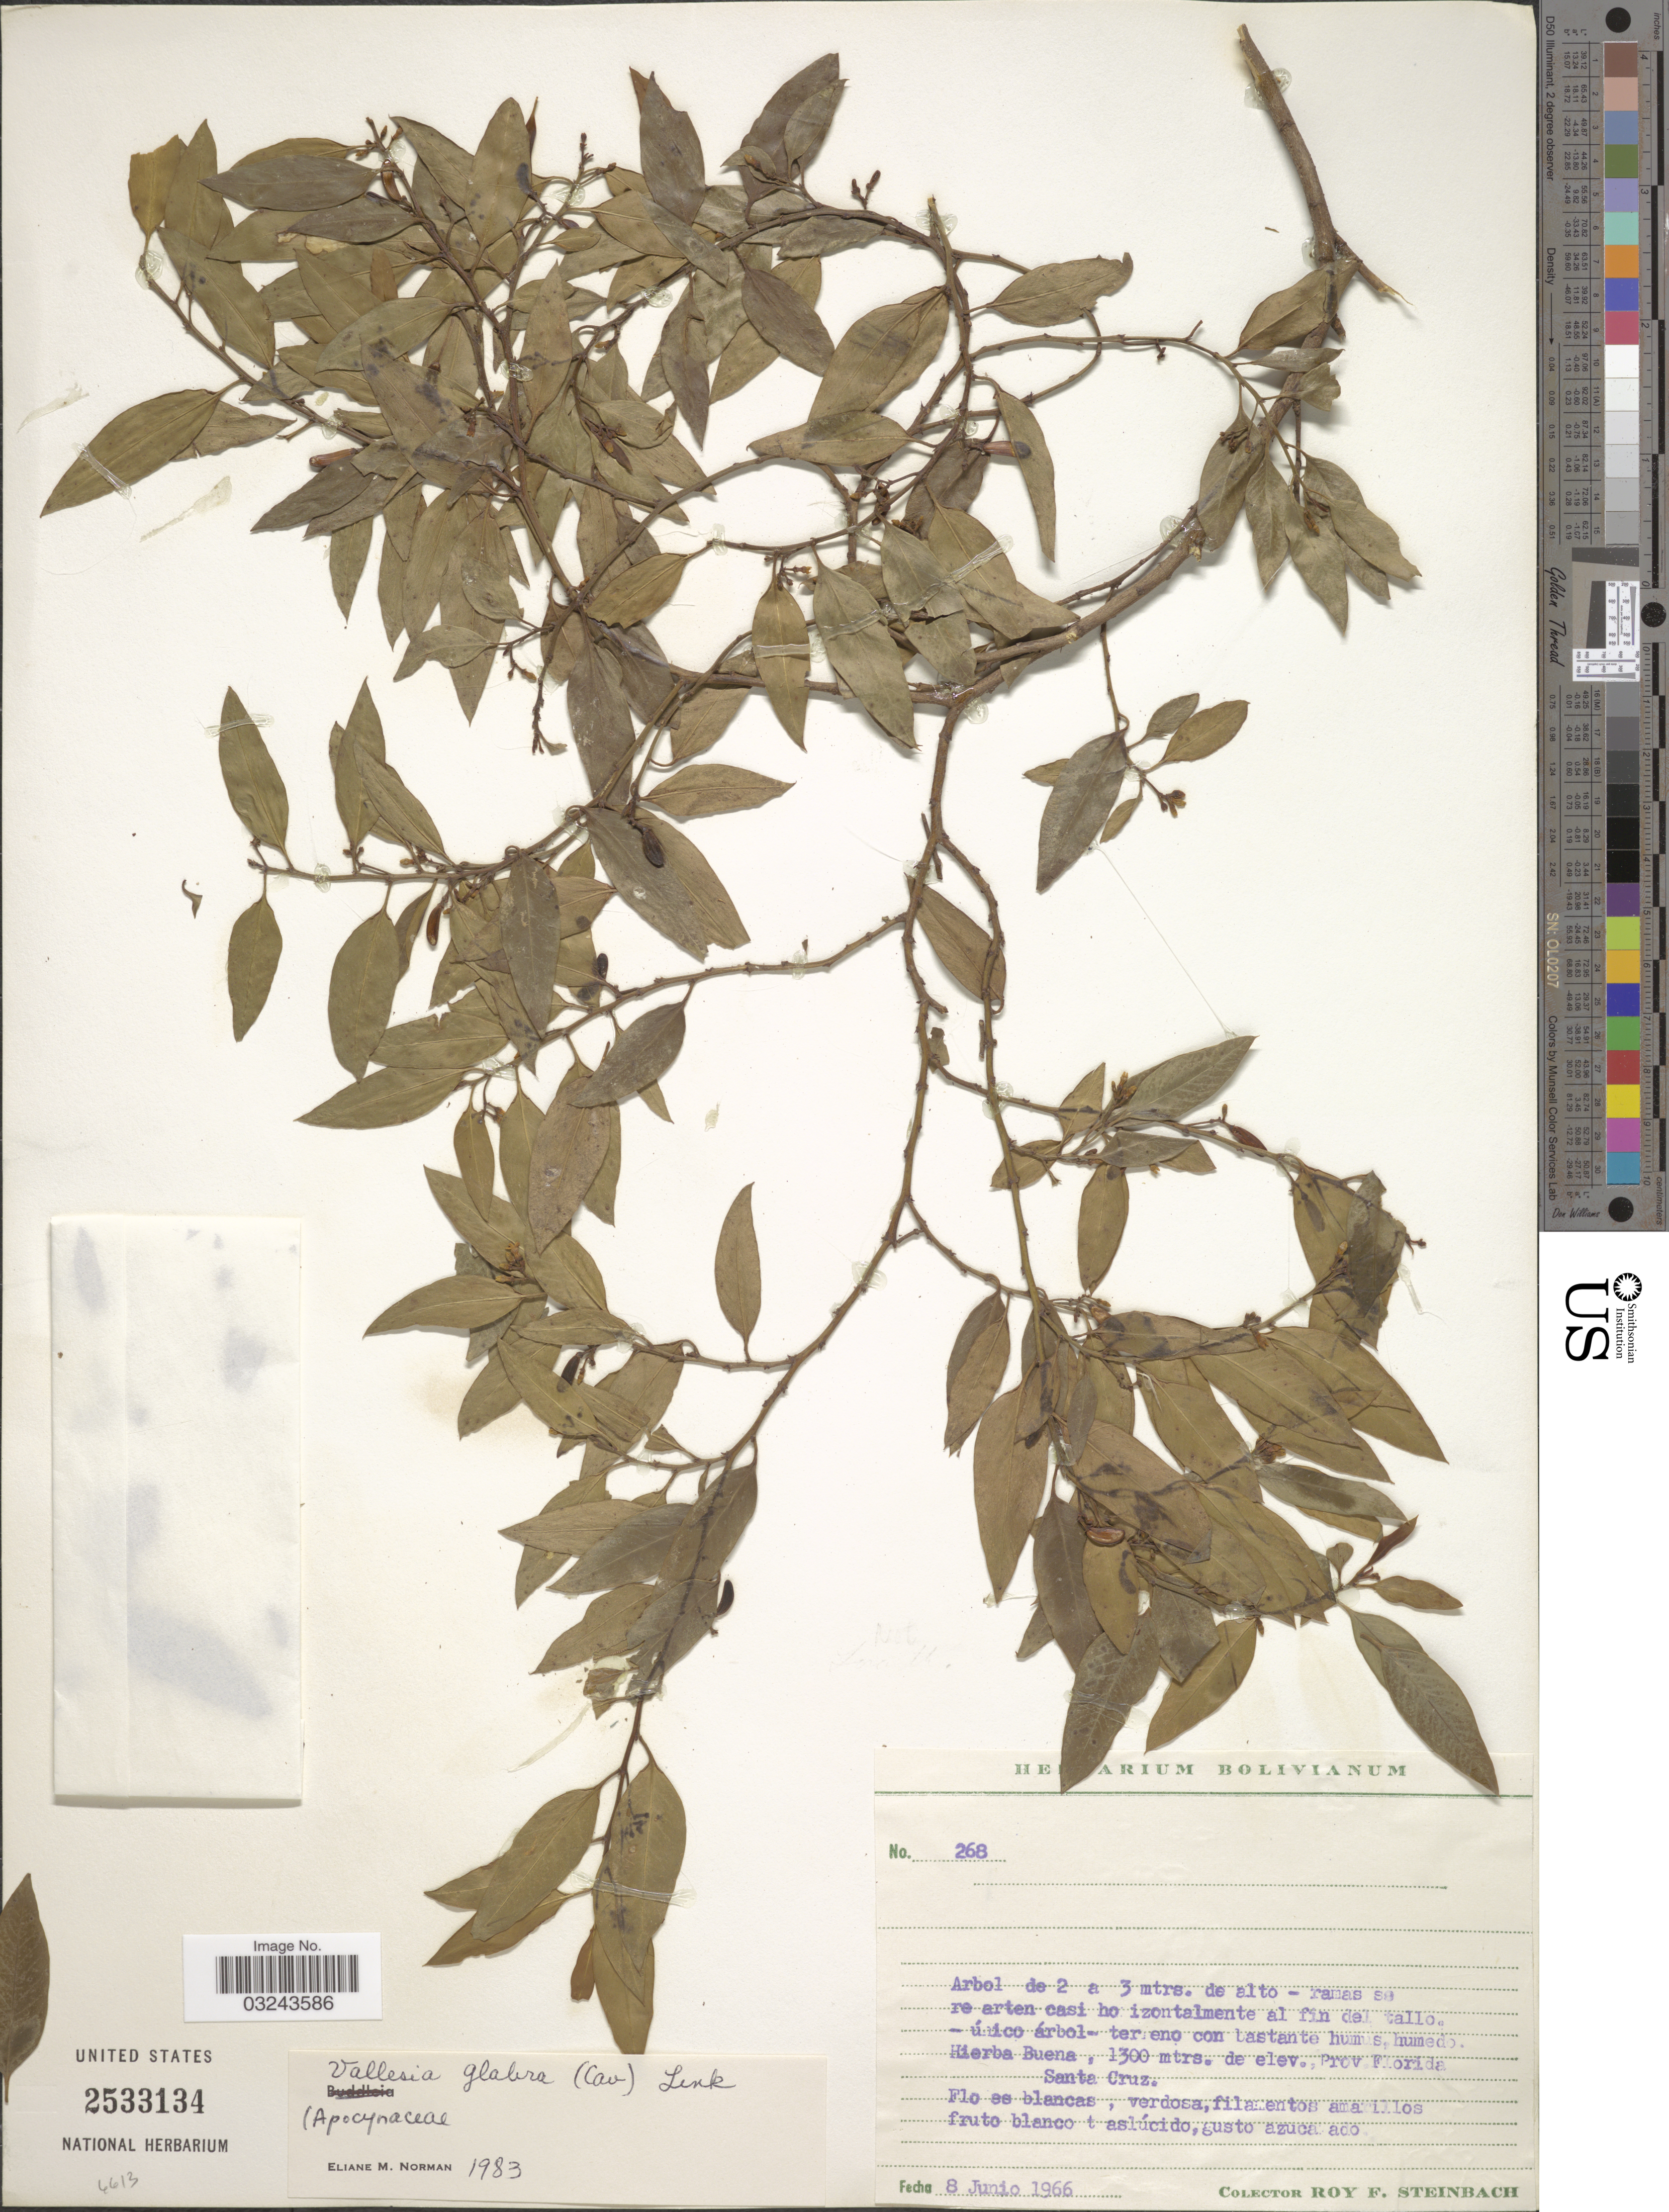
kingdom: Plantae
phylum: Tracheophyta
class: Magnoliopsida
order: Gentianales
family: Apocynaceae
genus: Vallesia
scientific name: Vallesia glabra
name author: (Cav.) Link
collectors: R. F. Steinbach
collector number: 268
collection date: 1966-06-08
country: Bolivia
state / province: Santa Cruz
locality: Prov. Florida, Santa Cruz.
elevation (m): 1300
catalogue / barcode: US 2533134